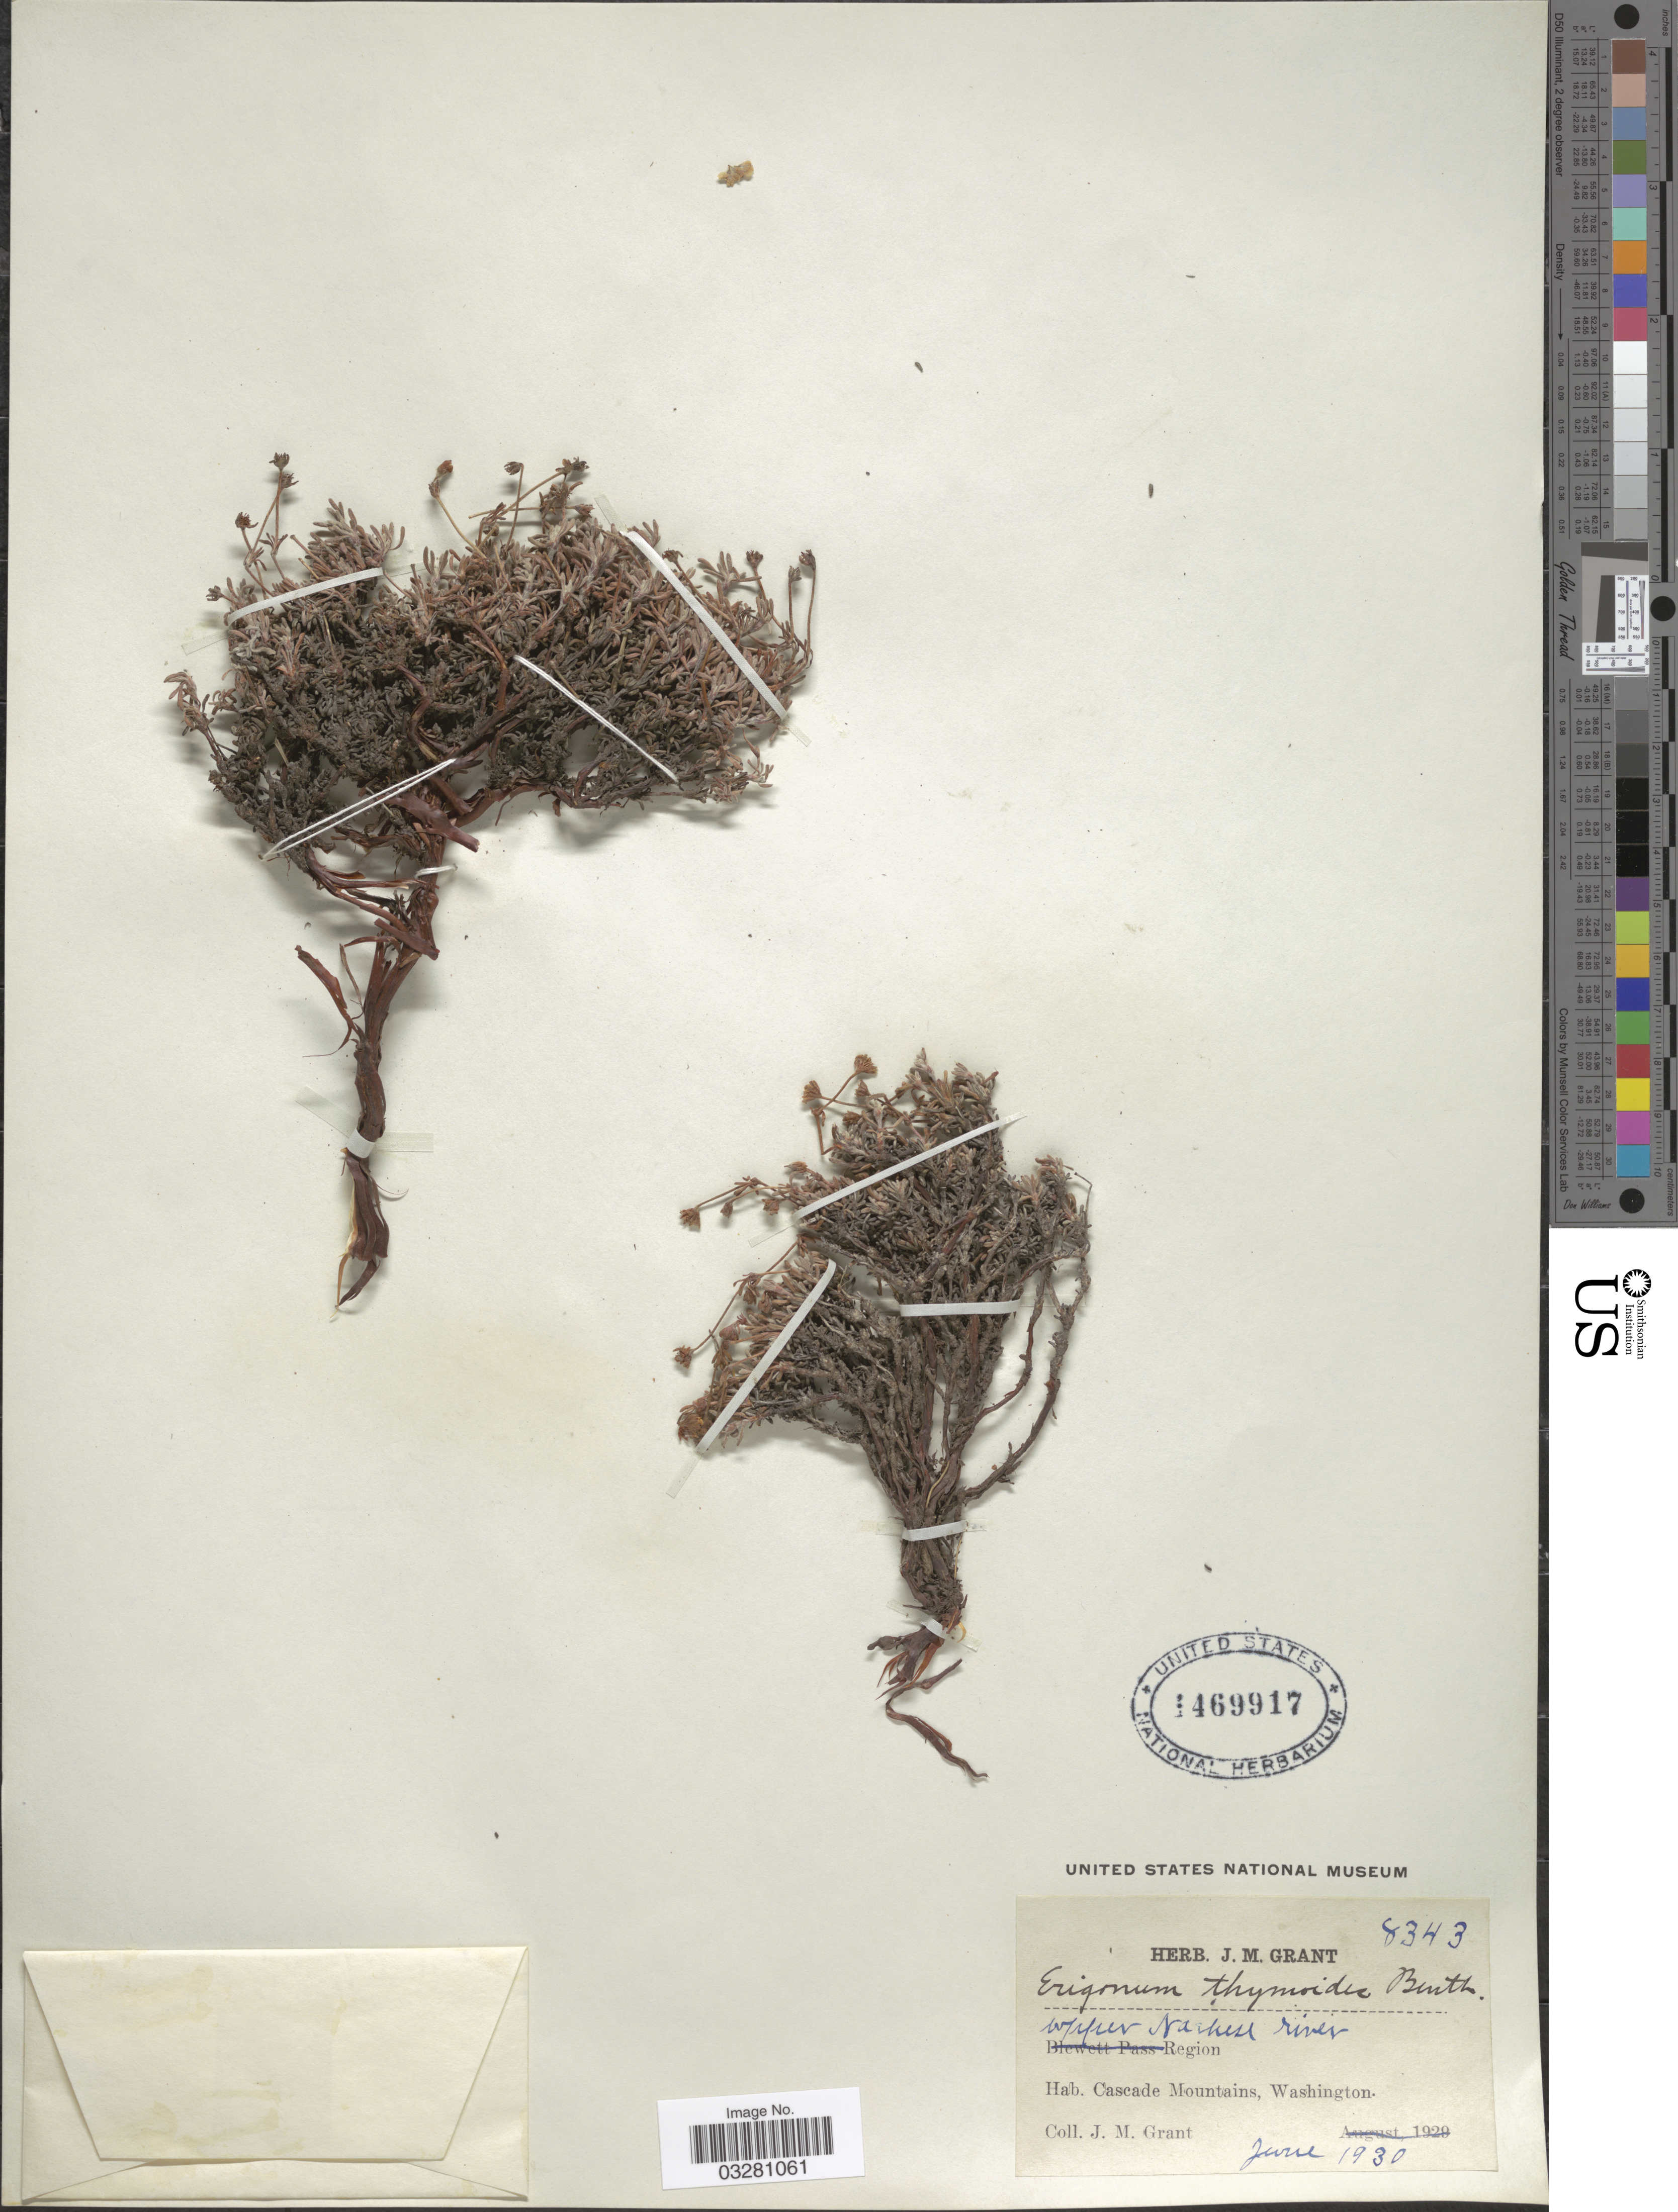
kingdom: Plantae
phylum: Tracheophyta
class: Magnoliopsida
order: Caryophyllales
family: Polygonaceae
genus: Eriogonum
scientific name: Eriogonum thymoides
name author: Benth. in DC.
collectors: J. M. Grant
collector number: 8343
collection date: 1930-06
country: United States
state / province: Washington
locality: Upper Naches river Region. Cascade Mountains.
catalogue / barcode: US 1469917